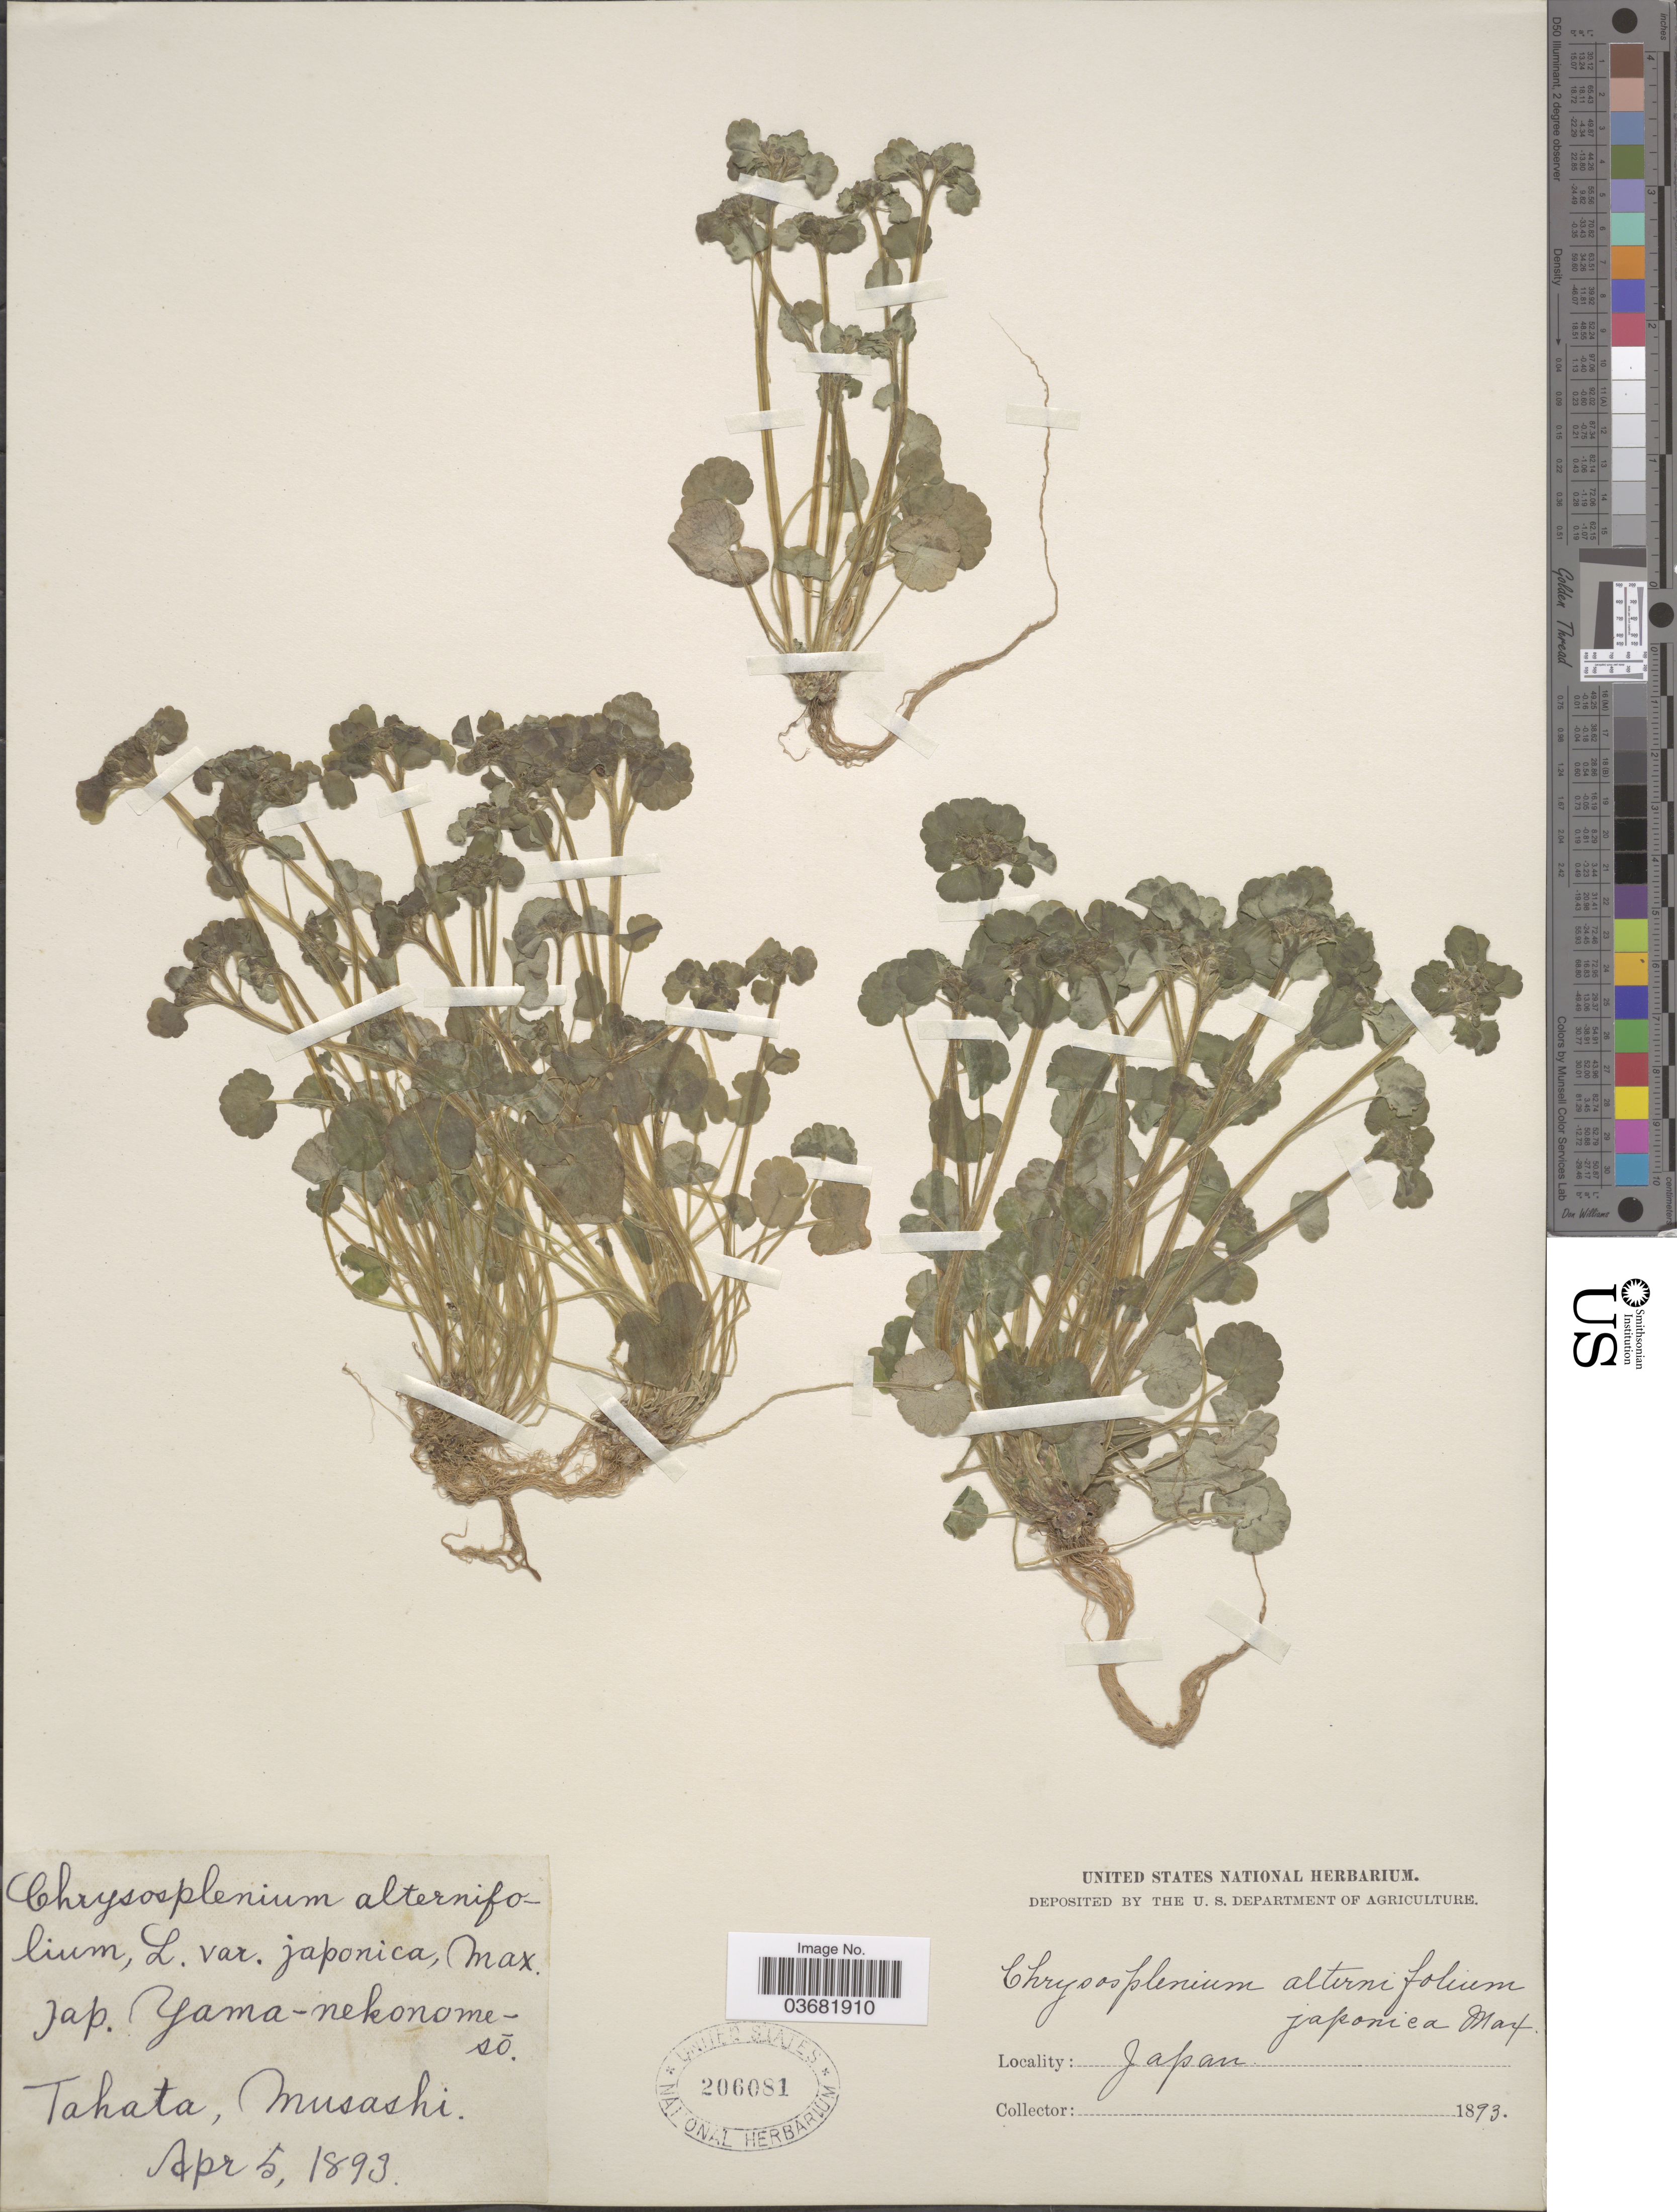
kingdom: Plantae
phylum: Tracheophyta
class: Magnoliopsida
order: Saxifragales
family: Saxifragaceae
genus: Chrysosplenium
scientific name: Chrysosplenium japonicum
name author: (Maxim.) Makino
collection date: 1893-04-05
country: Japan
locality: Tahata, Musashi.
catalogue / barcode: US 206081